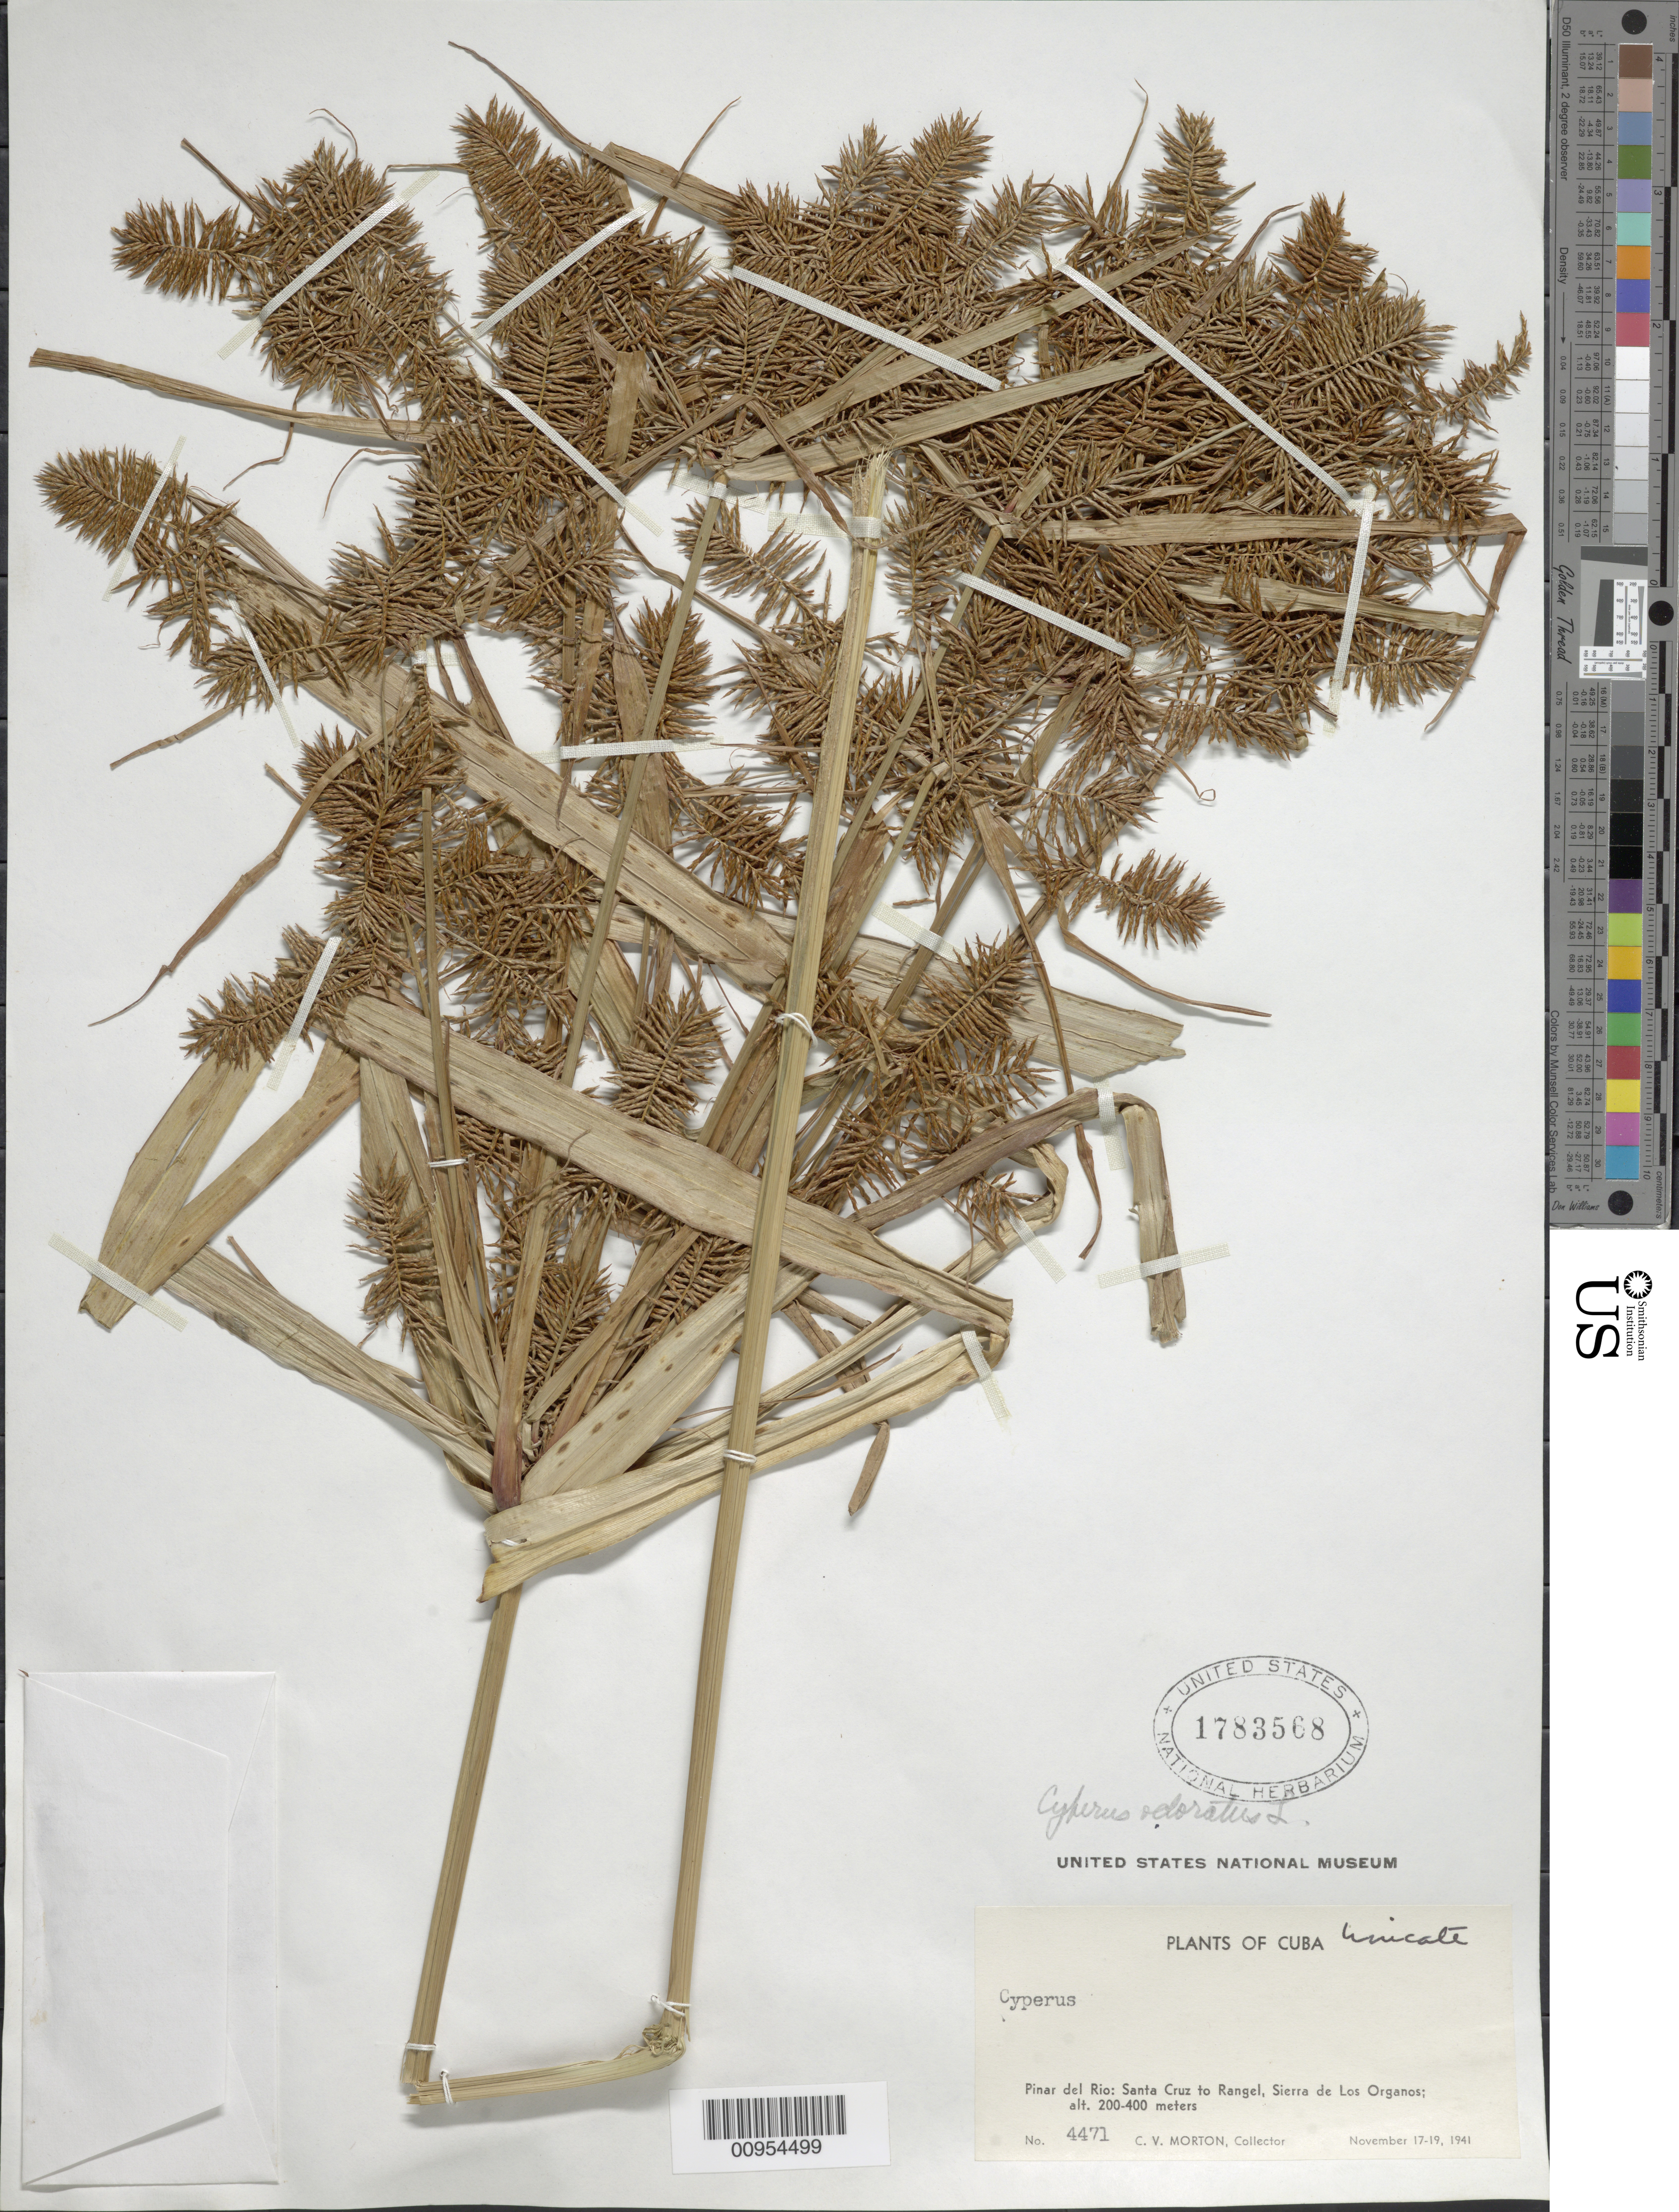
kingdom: Plantae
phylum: Tracheophyta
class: Liliopsida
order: Poales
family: Cyperaceae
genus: Cyperus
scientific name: Cyperus odoratus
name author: L.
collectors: C. V. Morton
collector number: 4471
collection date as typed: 17 Nov 1941 to 19 Nov 1941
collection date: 1941-11-17/1941-11-19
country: Cuba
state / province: Pinar del Rio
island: Cuba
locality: Santa Cruz to Rangel, Sierra de Los Organos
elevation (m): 200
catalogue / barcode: US 1783568